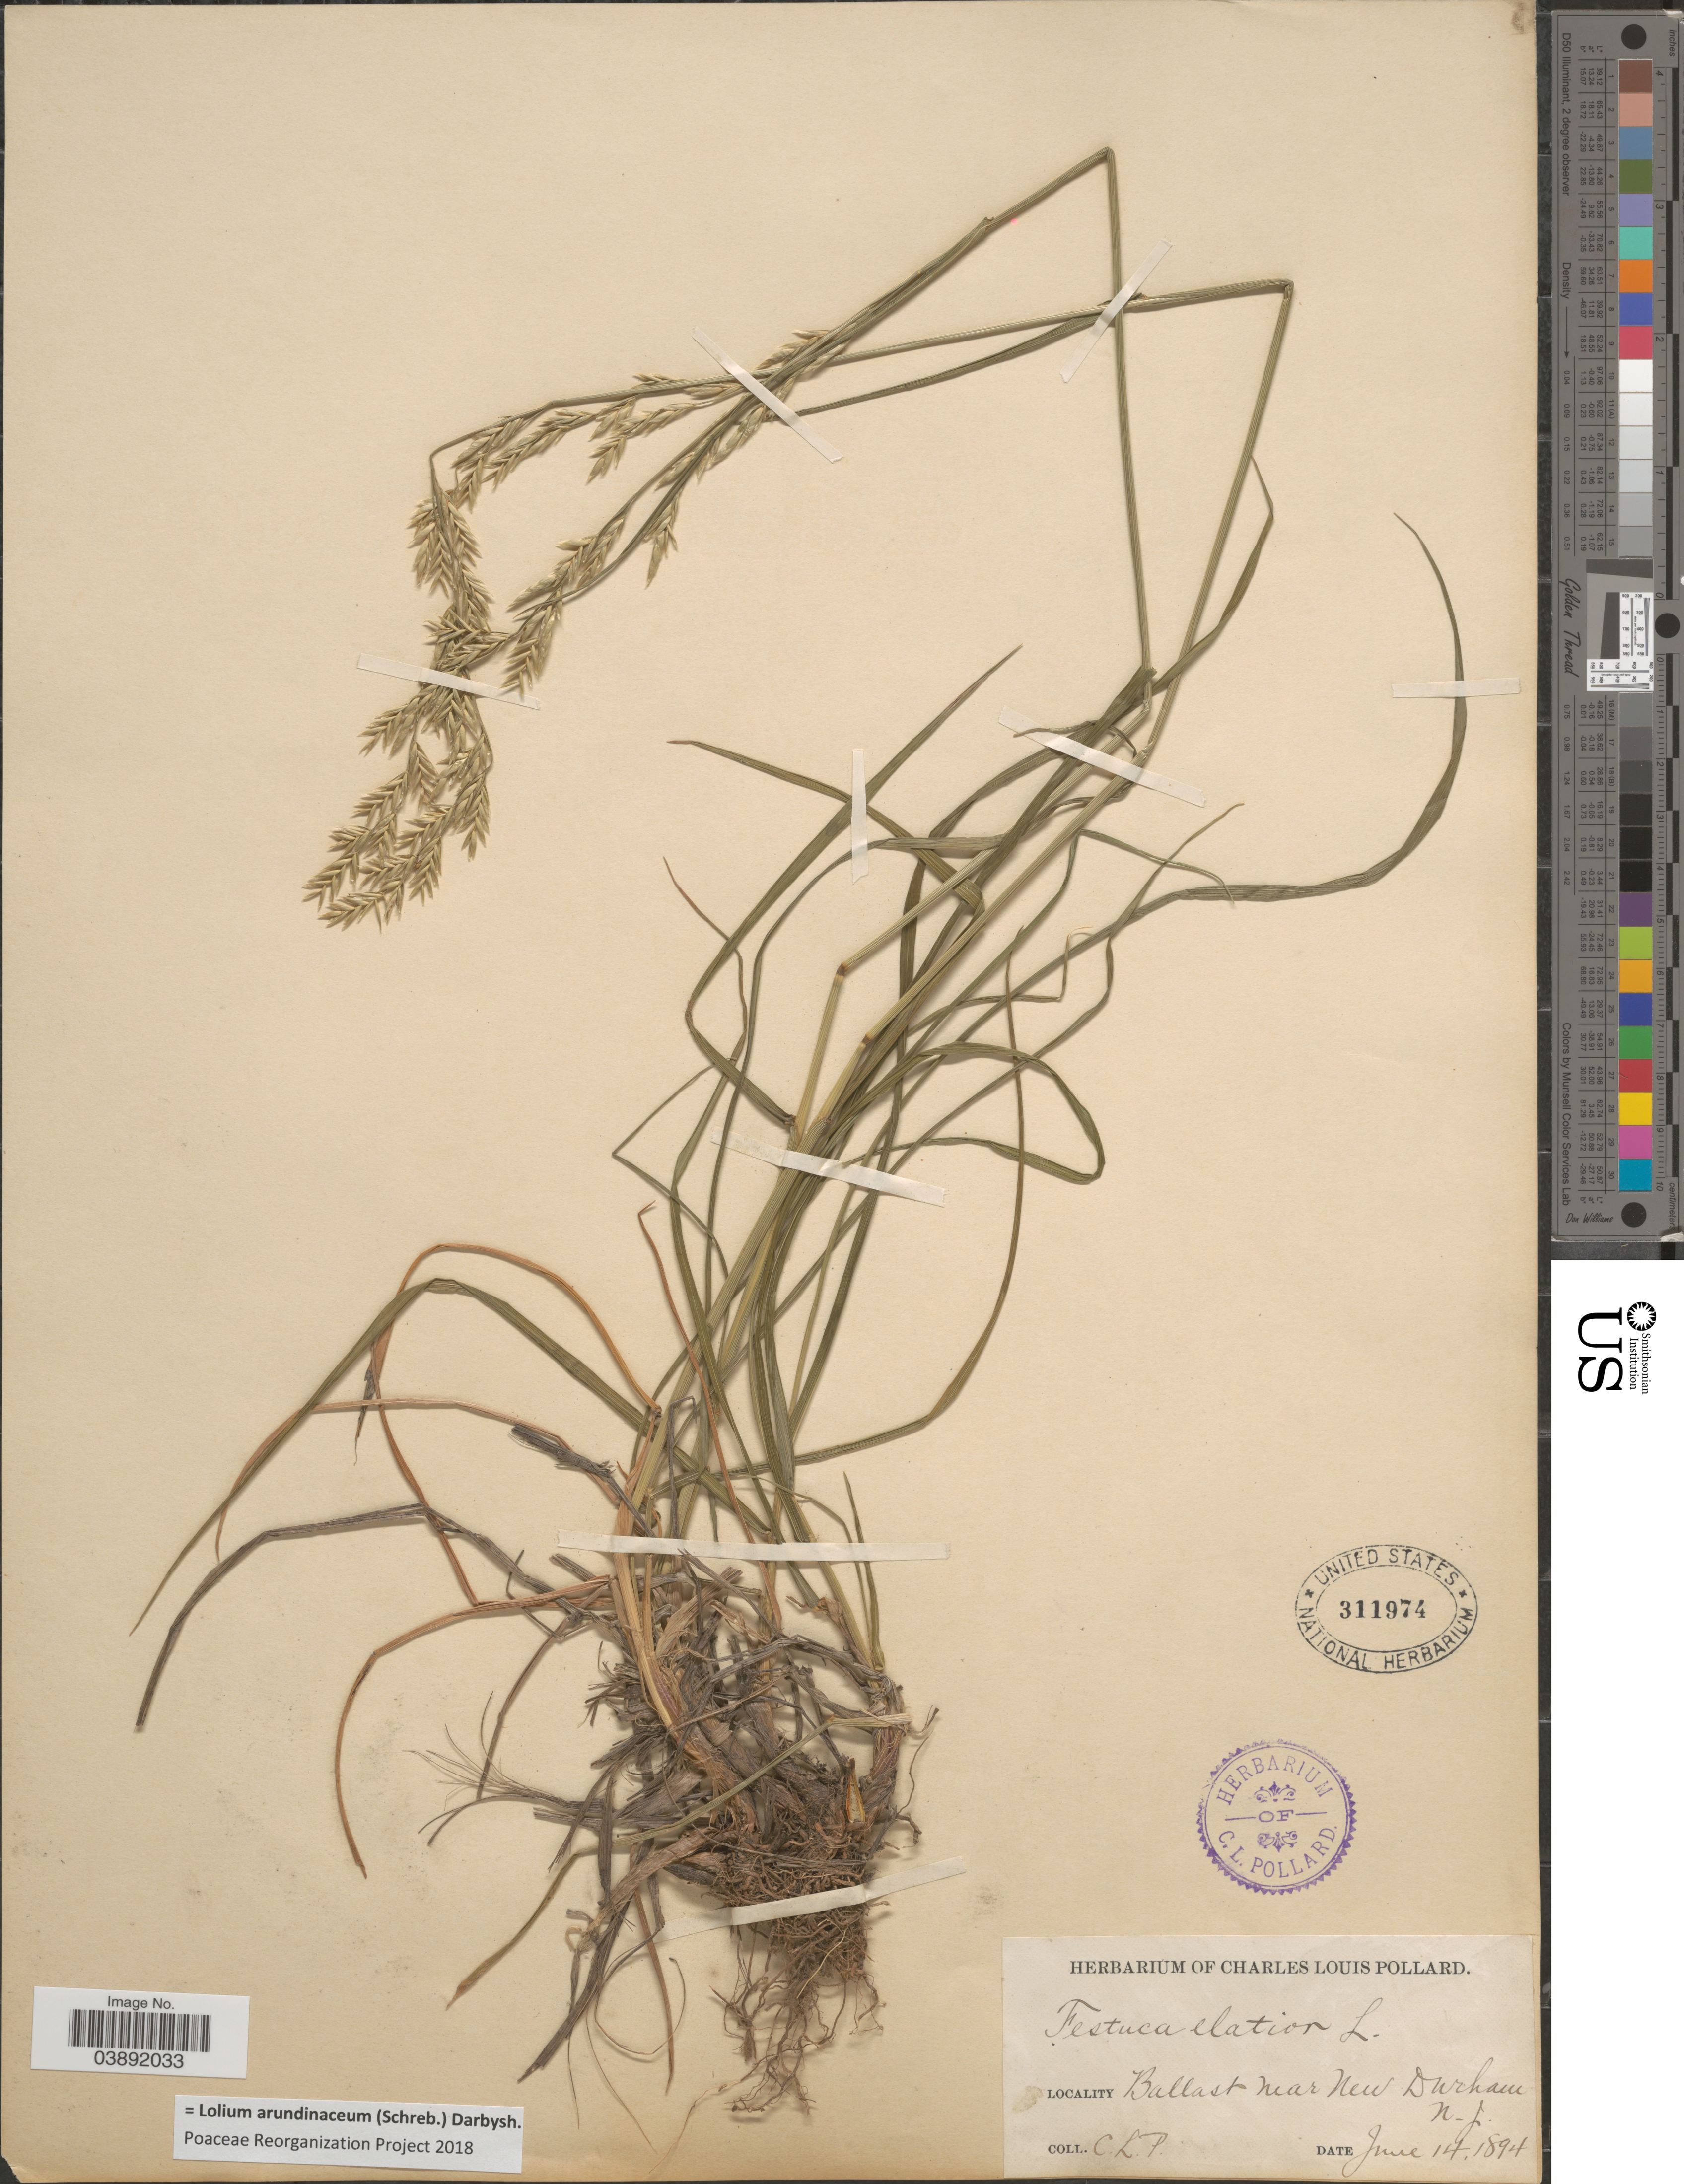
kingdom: Plantae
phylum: Tracheophyta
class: Liliopsida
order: Poales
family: Poaceae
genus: Lolium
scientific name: Lolium arundinaceum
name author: (Schreb.) Darbysh.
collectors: C. L. Pollard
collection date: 1894-06-14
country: United States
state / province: New Jersey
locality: Ballast near New Durham.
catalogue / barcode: US 311974